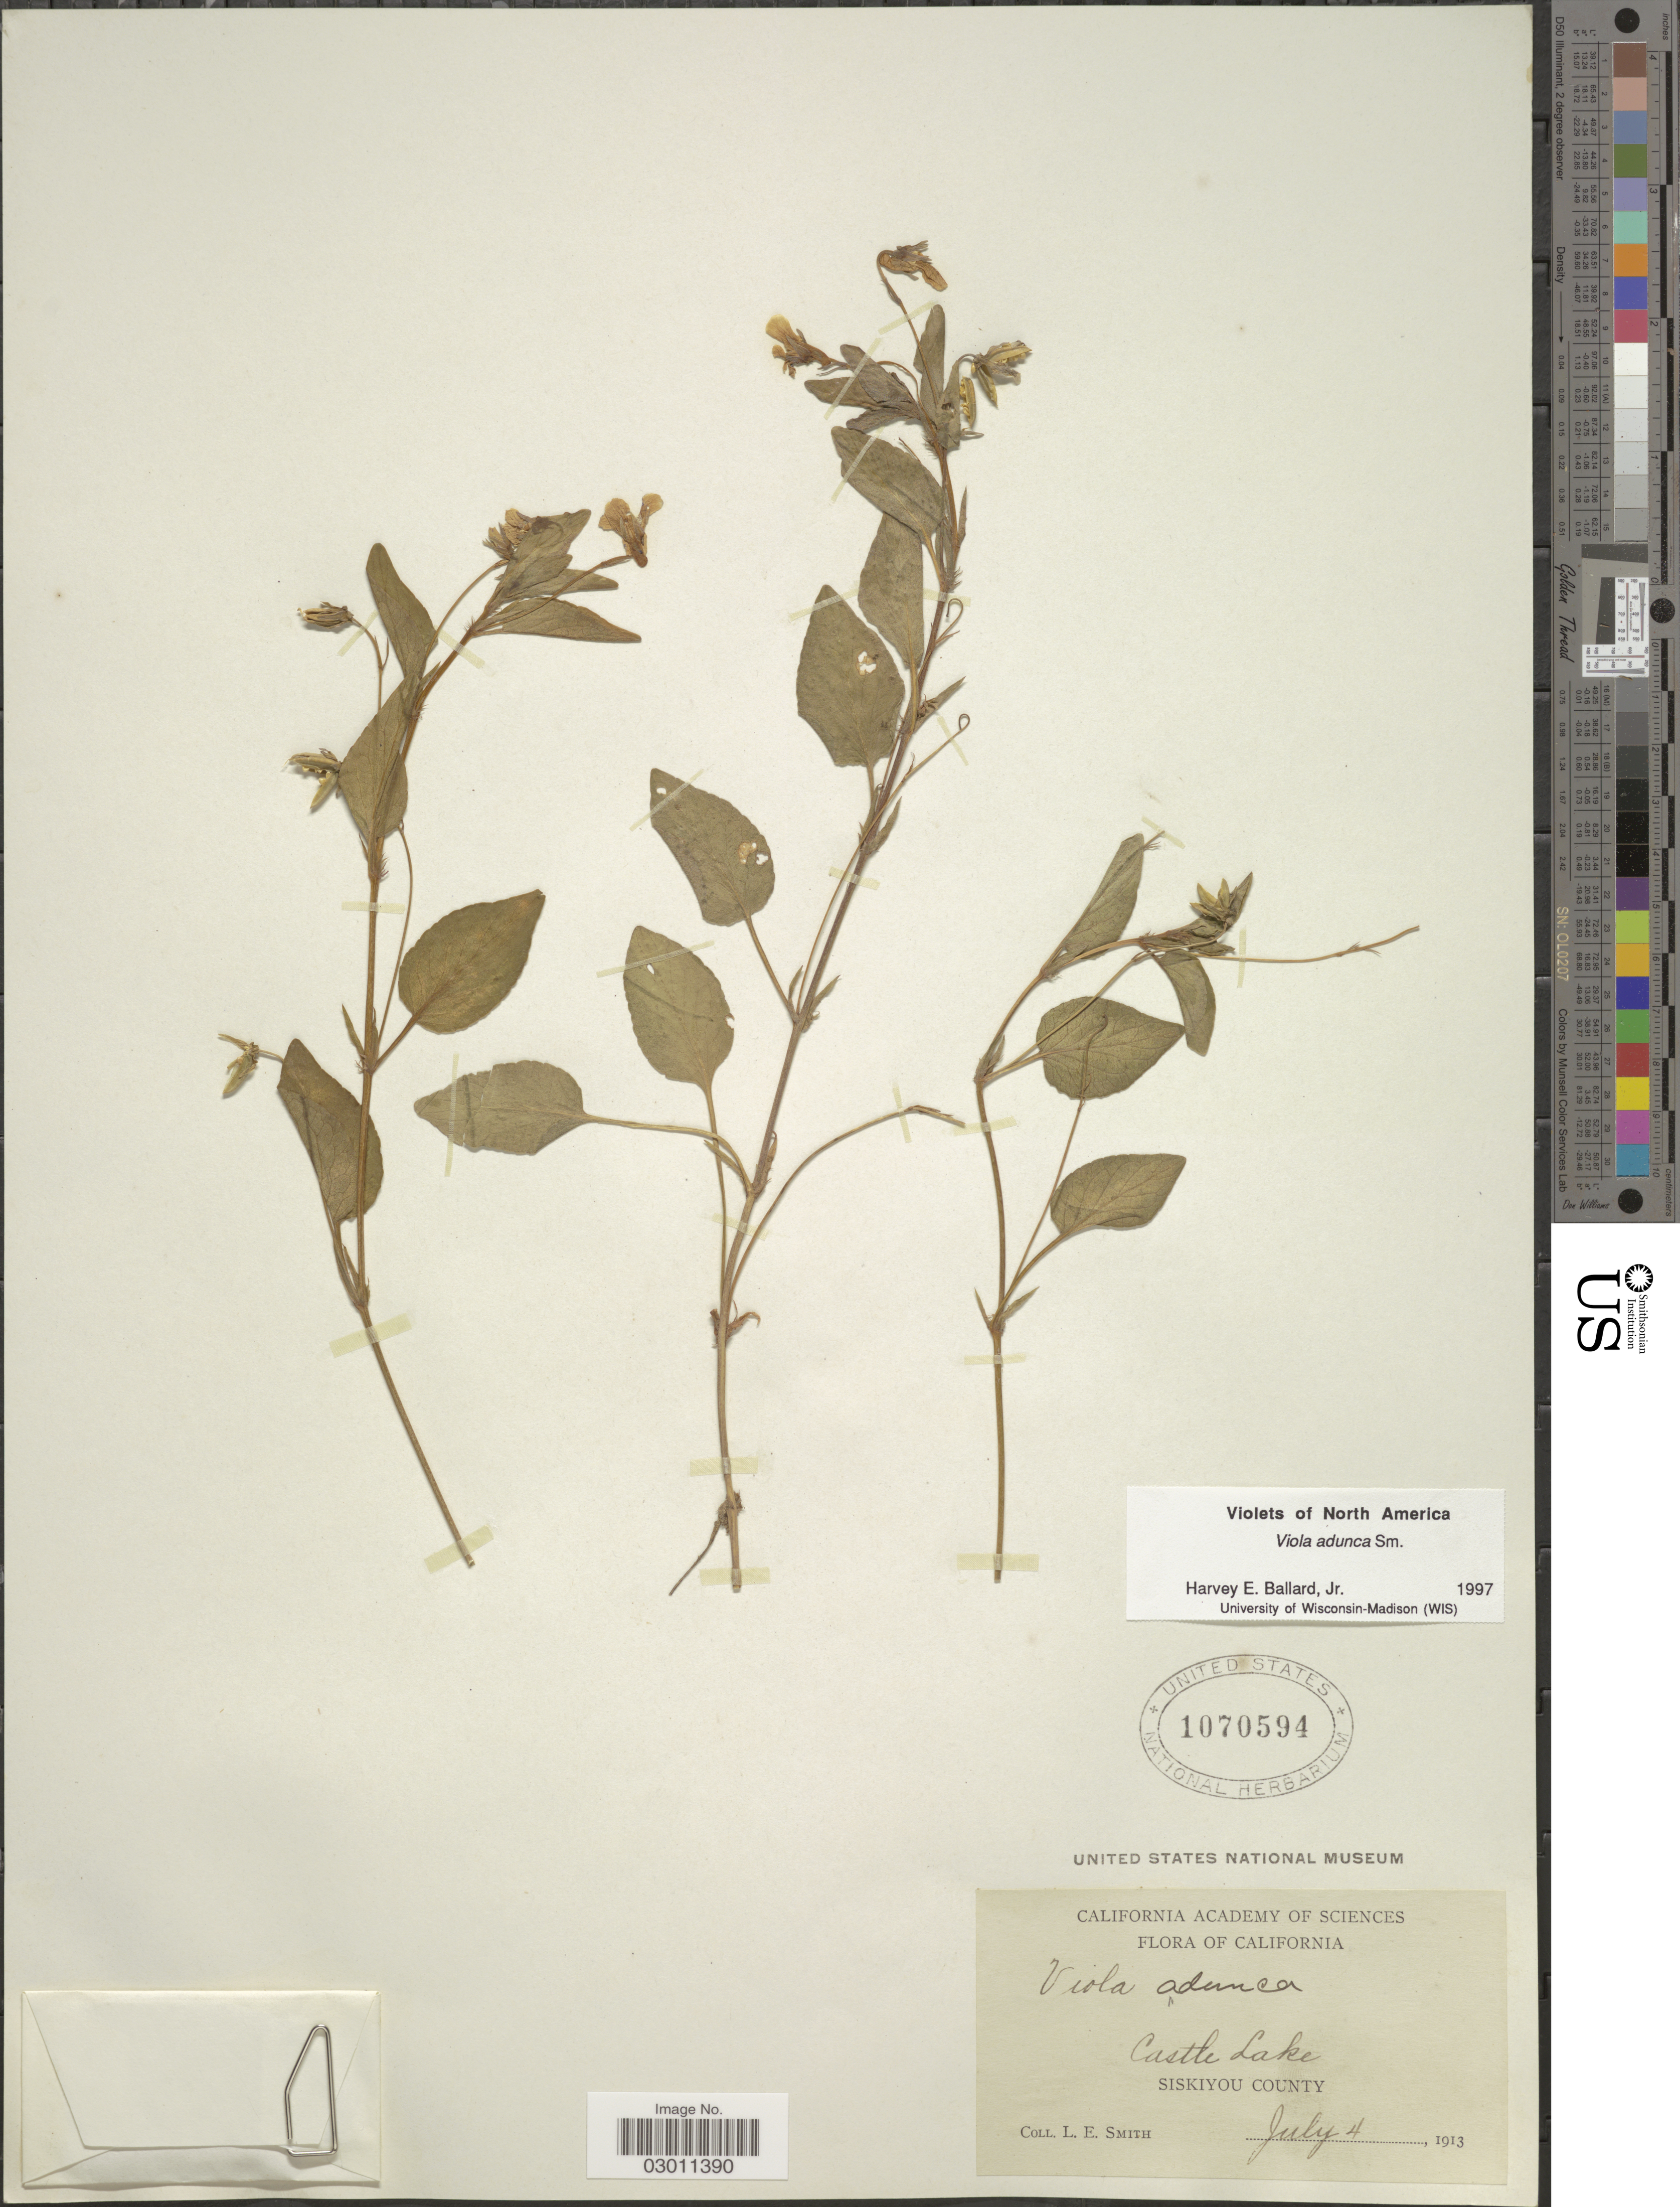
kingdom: Plantae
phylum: Tracheophyta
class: Magnoliopsida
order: Malpighiales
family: Violaceae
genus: Viola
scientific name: Viola adunca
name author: Sm.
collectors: L. E. Smith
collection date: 1913-07-04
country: United States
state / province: California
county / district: Siskiyou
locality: Castle lake, Siskiyou County.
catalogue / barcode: US 1070594